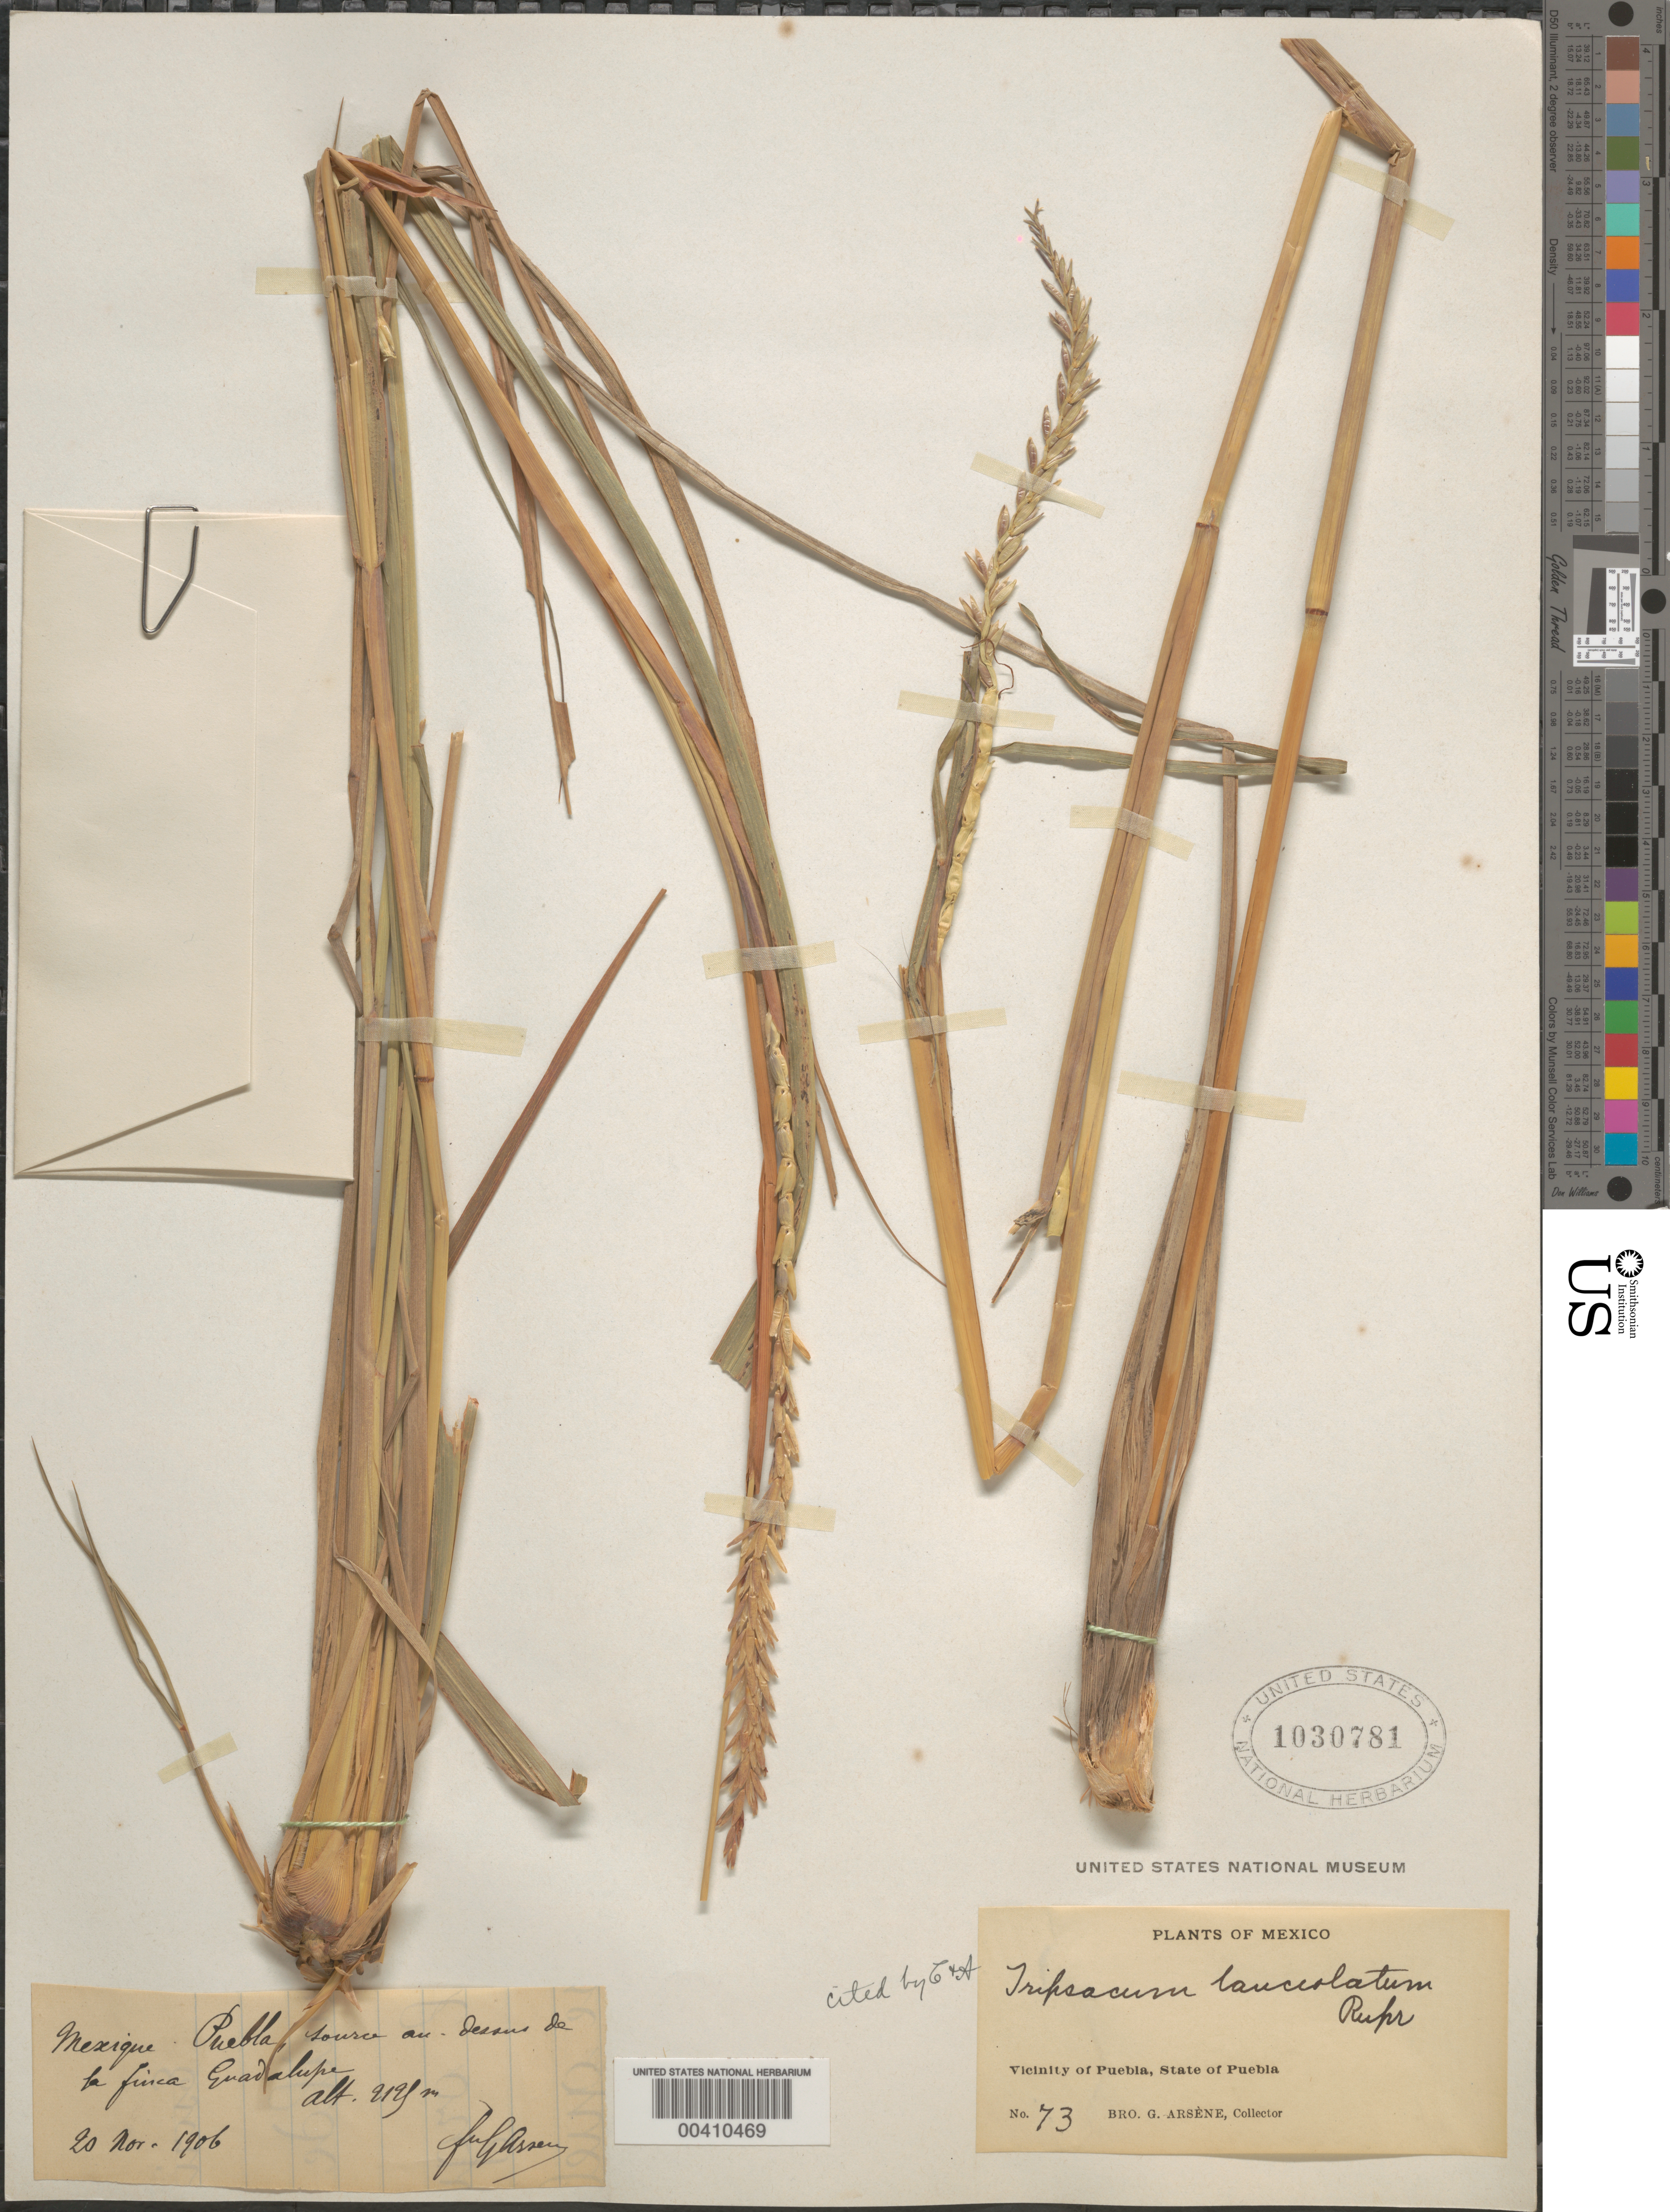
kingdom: Plantae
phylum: Tracheophyta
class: Liliopsida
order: Poales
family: Poaceae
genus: Tripsacum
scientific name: Tripsacum lanceolatum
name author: Rupr. ex E. Fourn.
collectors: Bro. G. Arsène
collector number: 73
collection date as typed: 20 Nov 1906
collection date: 1906-11-20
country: Mexico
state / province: Puebla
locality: Vicinity of Puebla, source au desans de la finca Guadalupe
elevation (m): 2125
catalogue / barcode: US 1030781